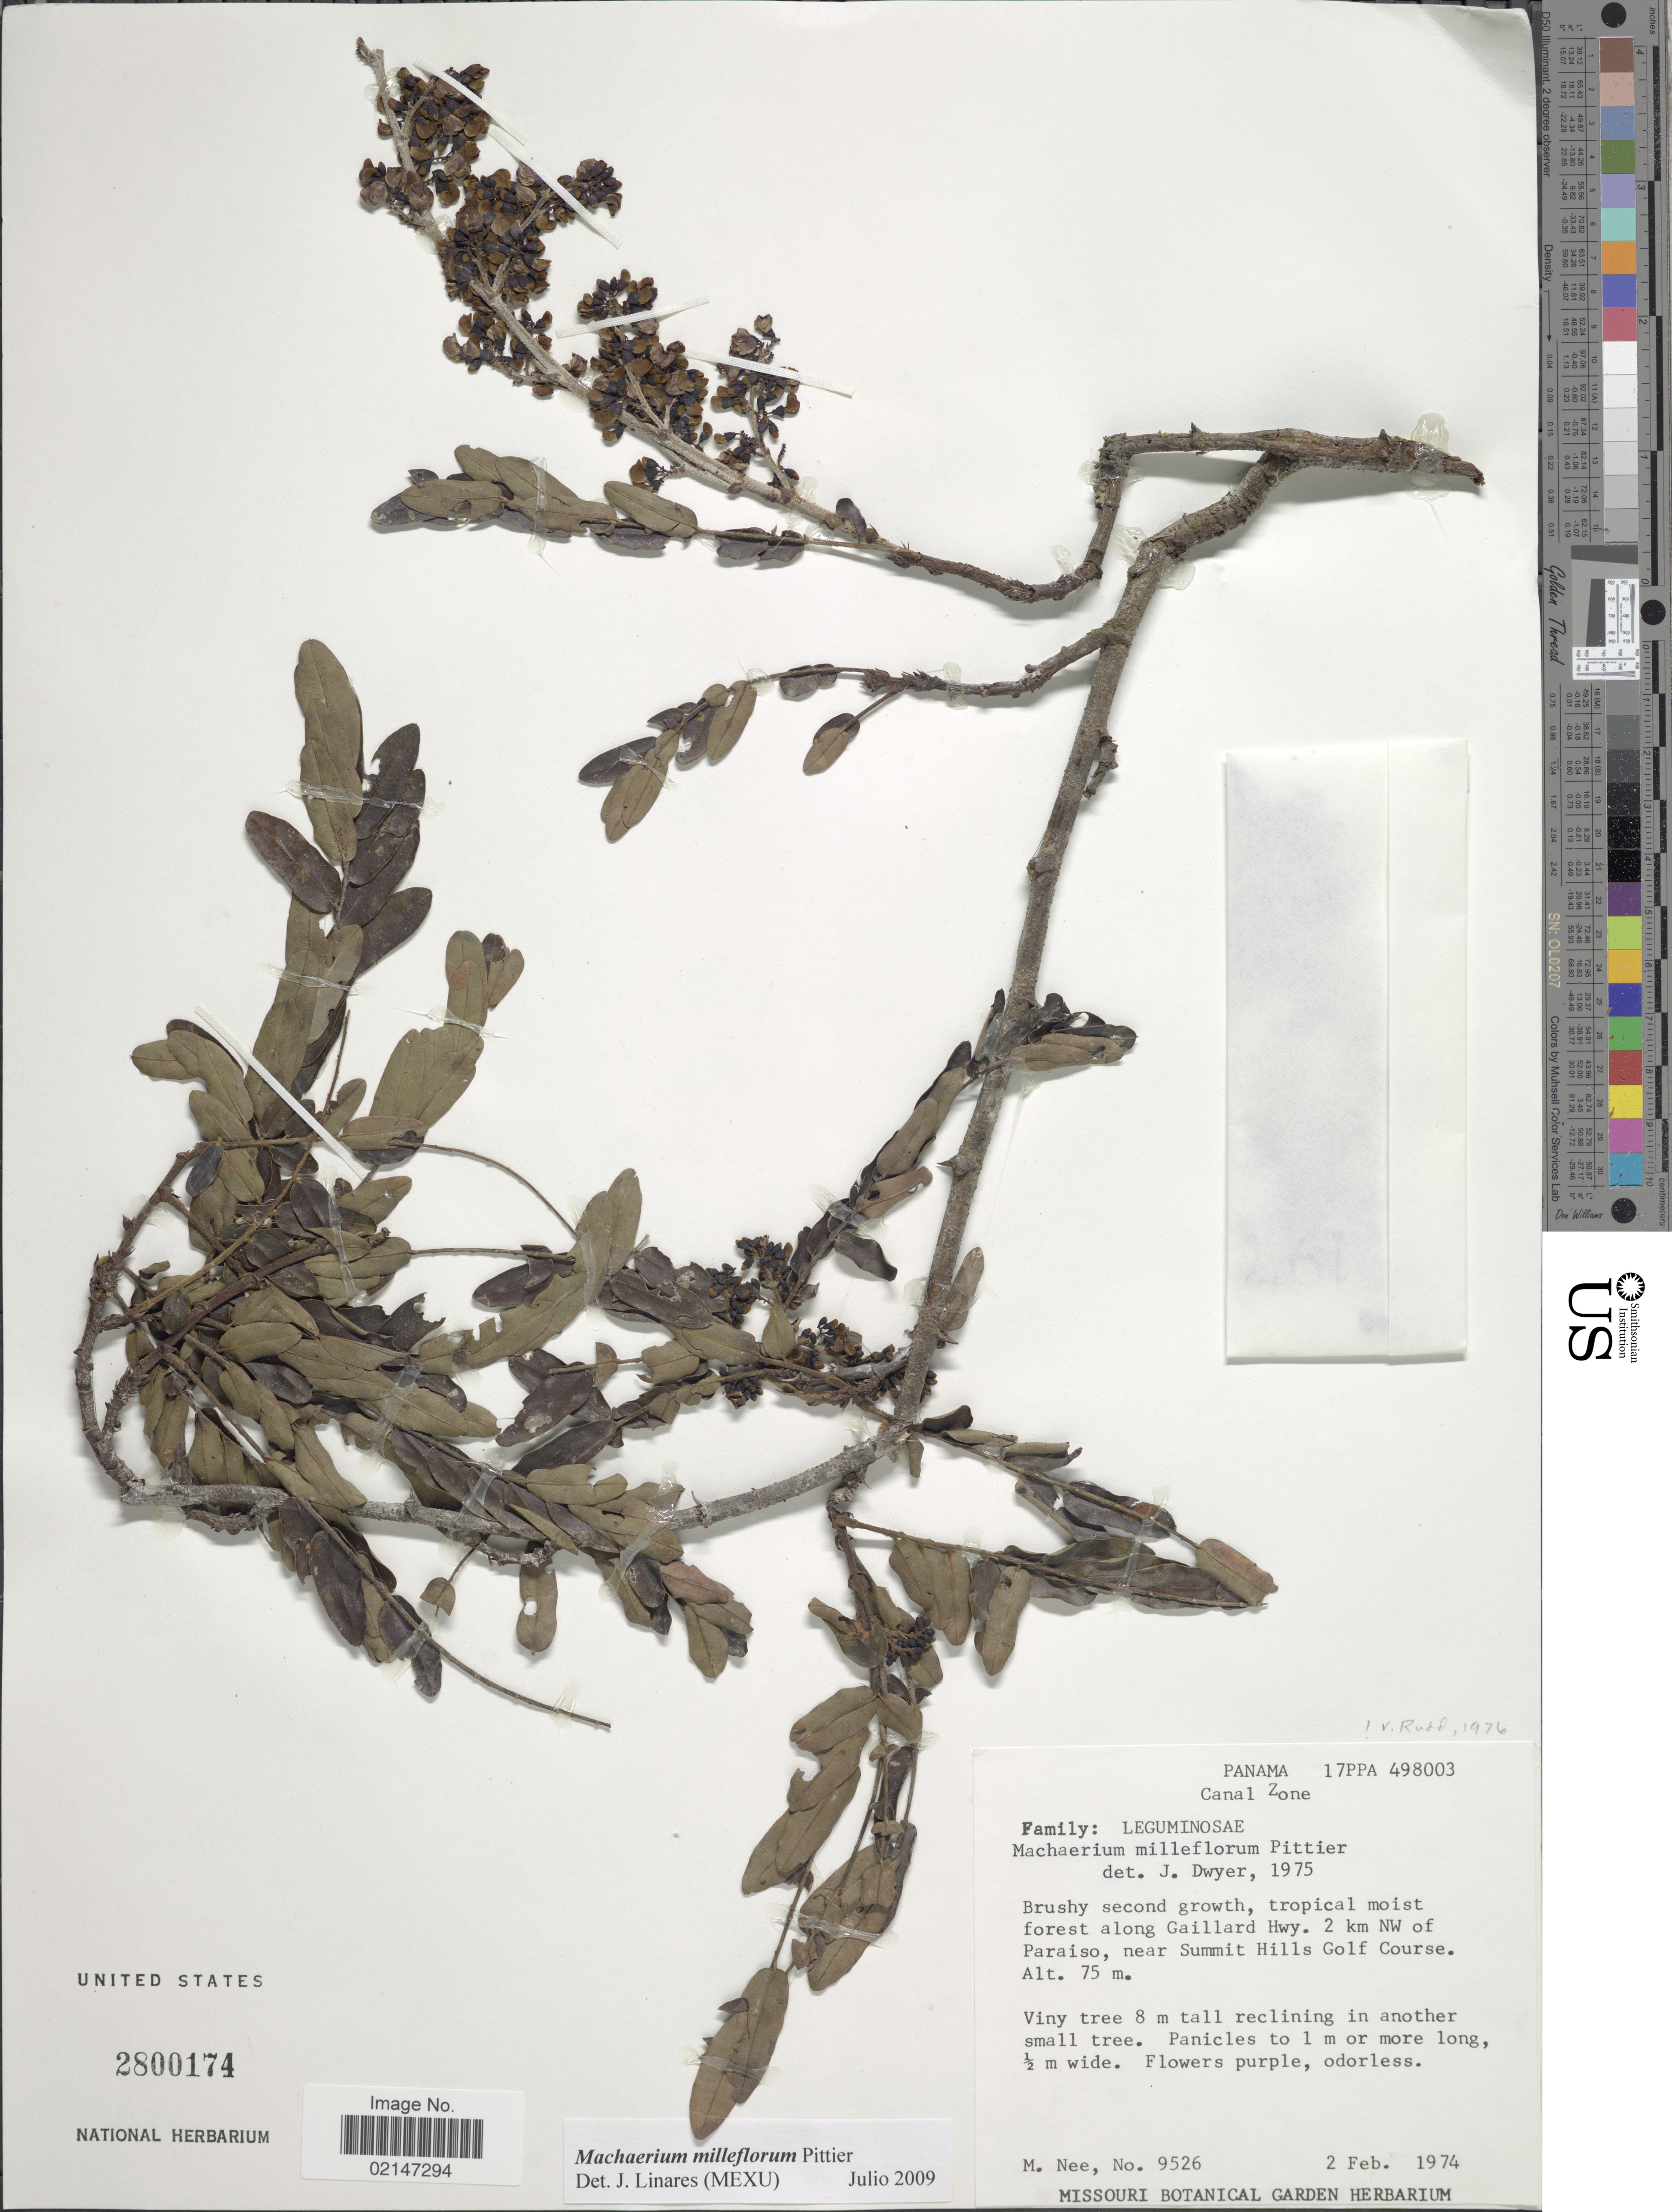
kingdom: Plantae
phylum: Tracheophyta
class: Magnoliopsida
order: Fabales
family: Fabaceae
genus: Machaerium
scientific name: Machaerium milleflorum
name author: Pittier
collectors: M. Nee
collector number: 9526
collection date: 1974-02-02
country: Panama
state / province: Colón / Panamá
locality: Canal Zone, Brushy second growth, tropical moist forest along Gaillard Hwy. 2 km NW of Paraiso, near Summit Hills Golf Course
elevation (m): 75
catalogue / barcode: US 2800174